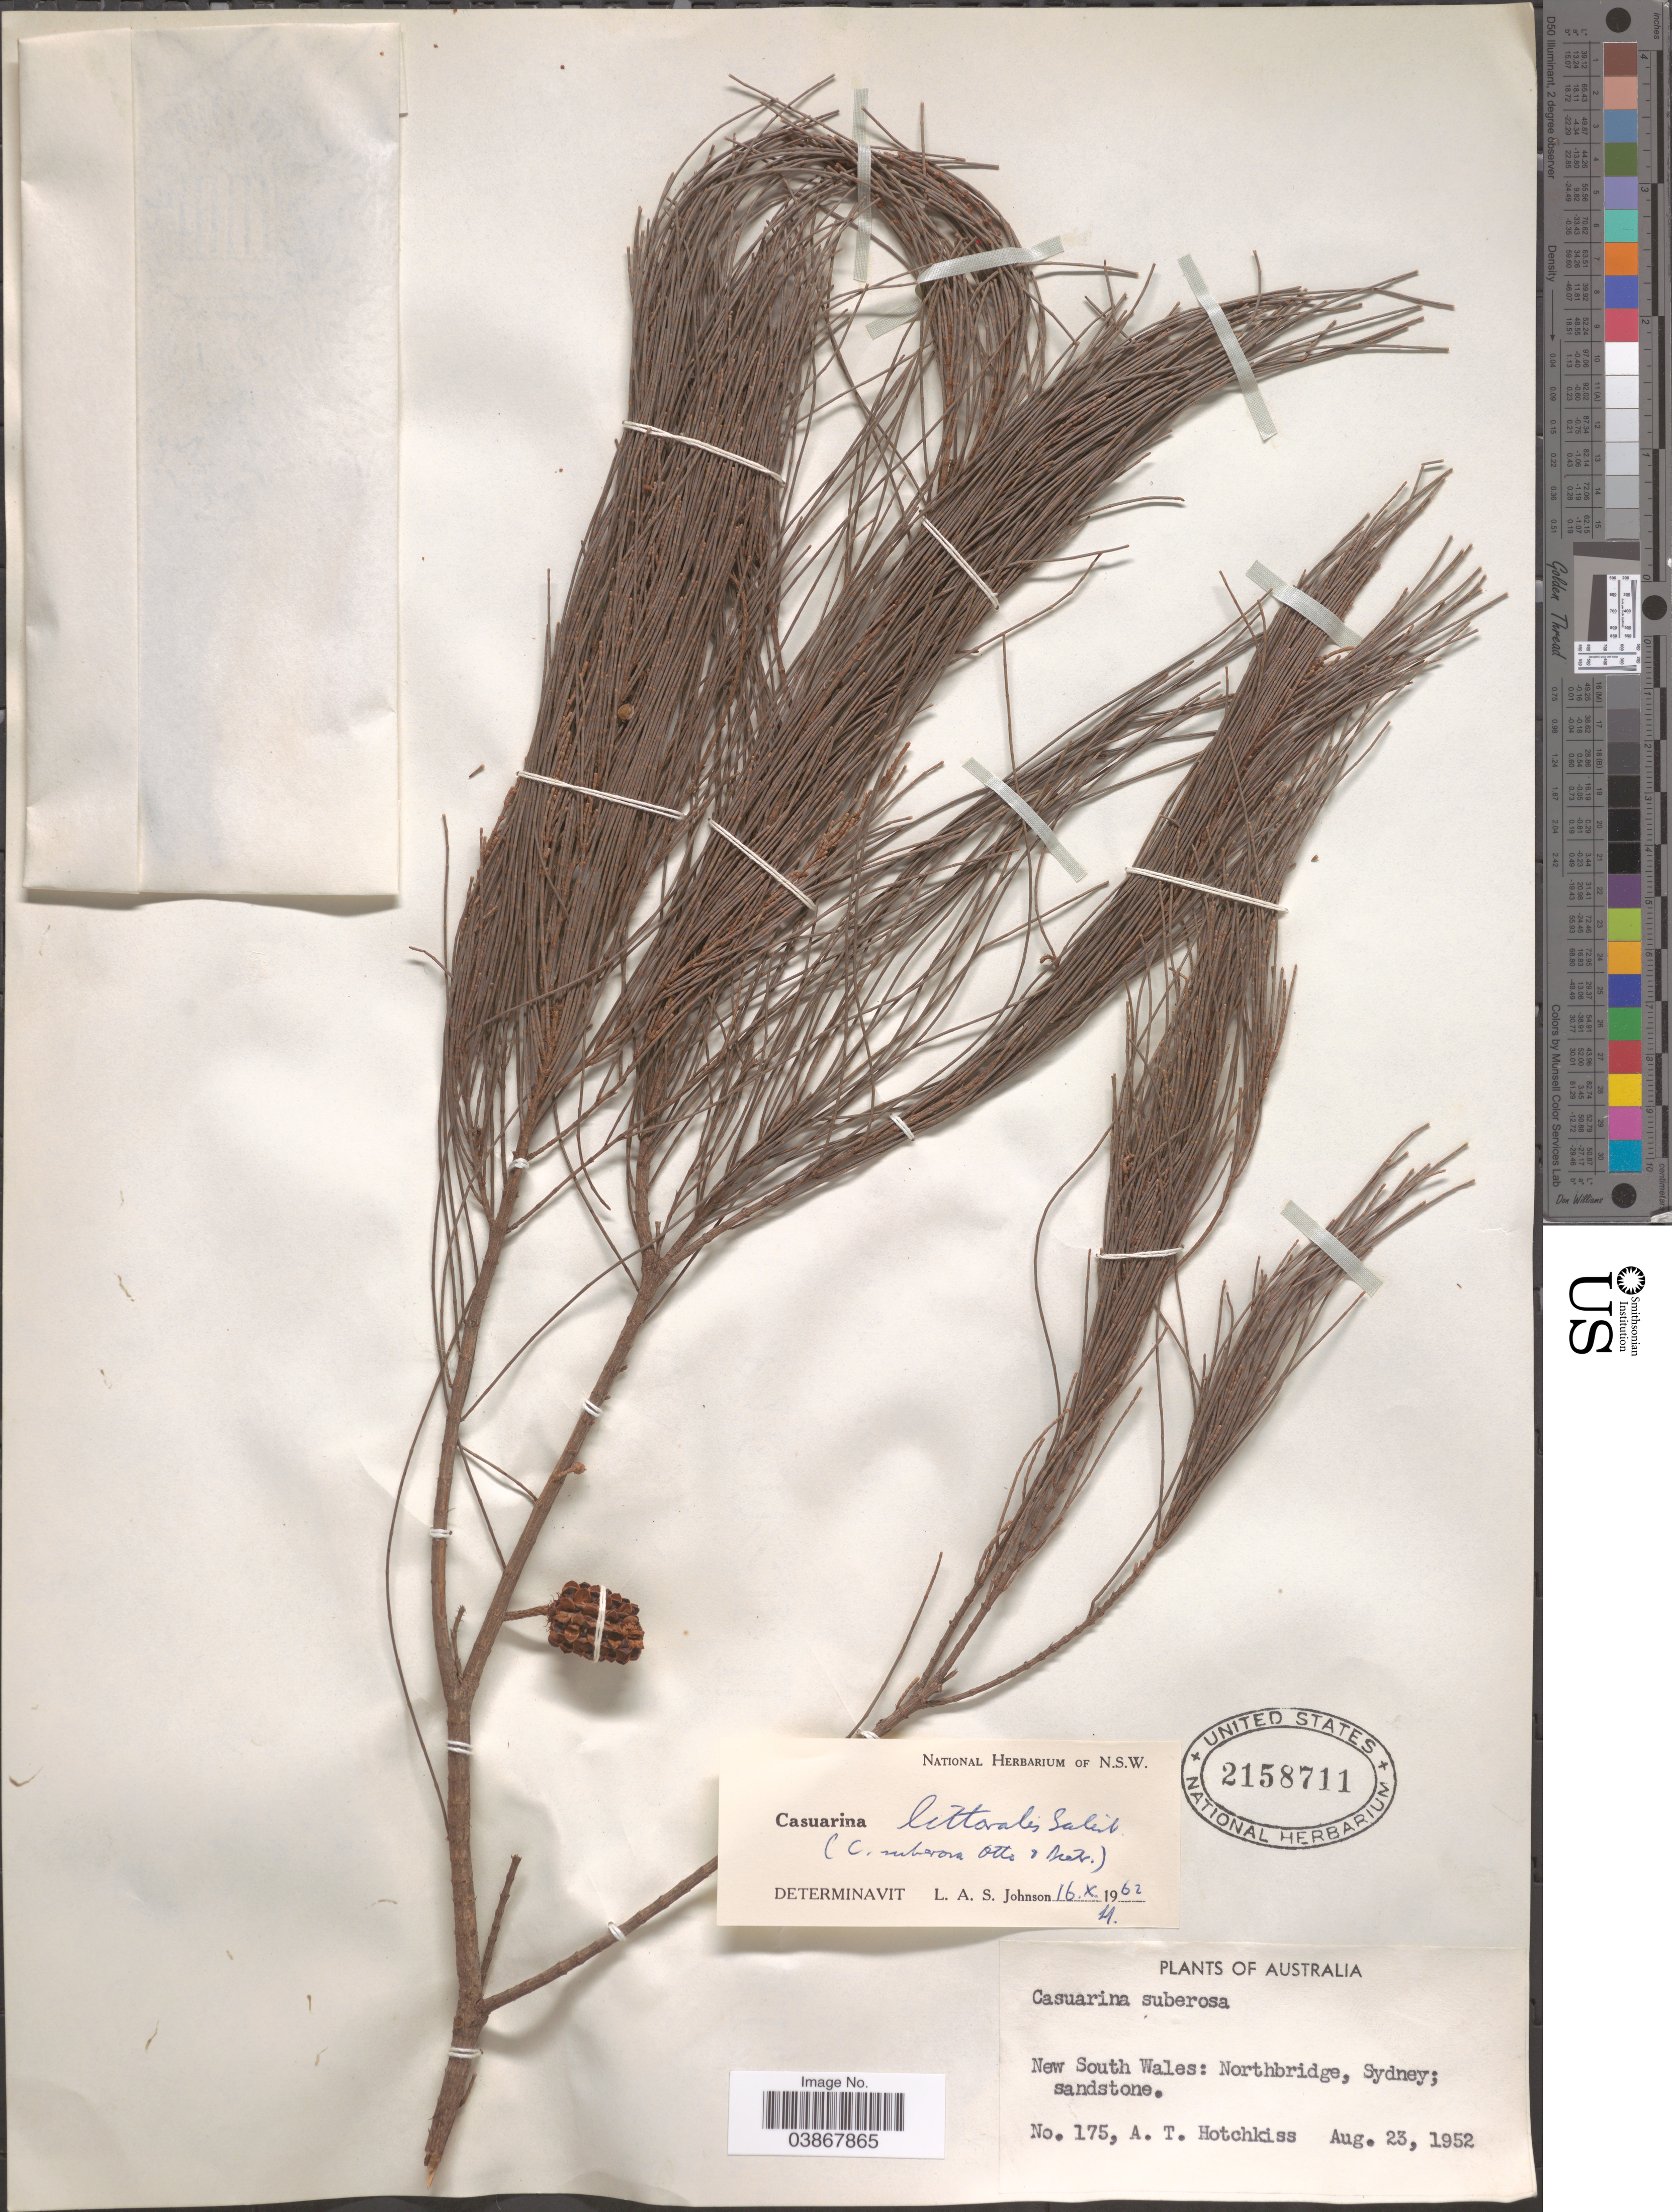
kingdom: Plantae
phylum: Tracheophyta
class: Magnoliopsida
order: Fagales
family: Casuarinaceae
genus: Casuarina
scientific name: Casuarina littoralis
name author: Salisb.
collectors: A. Hotchkiss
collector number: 175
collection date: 1952-08-23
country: Australia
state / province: New South Wales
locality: Northbridge, Sydney.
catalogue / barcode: US 2158711